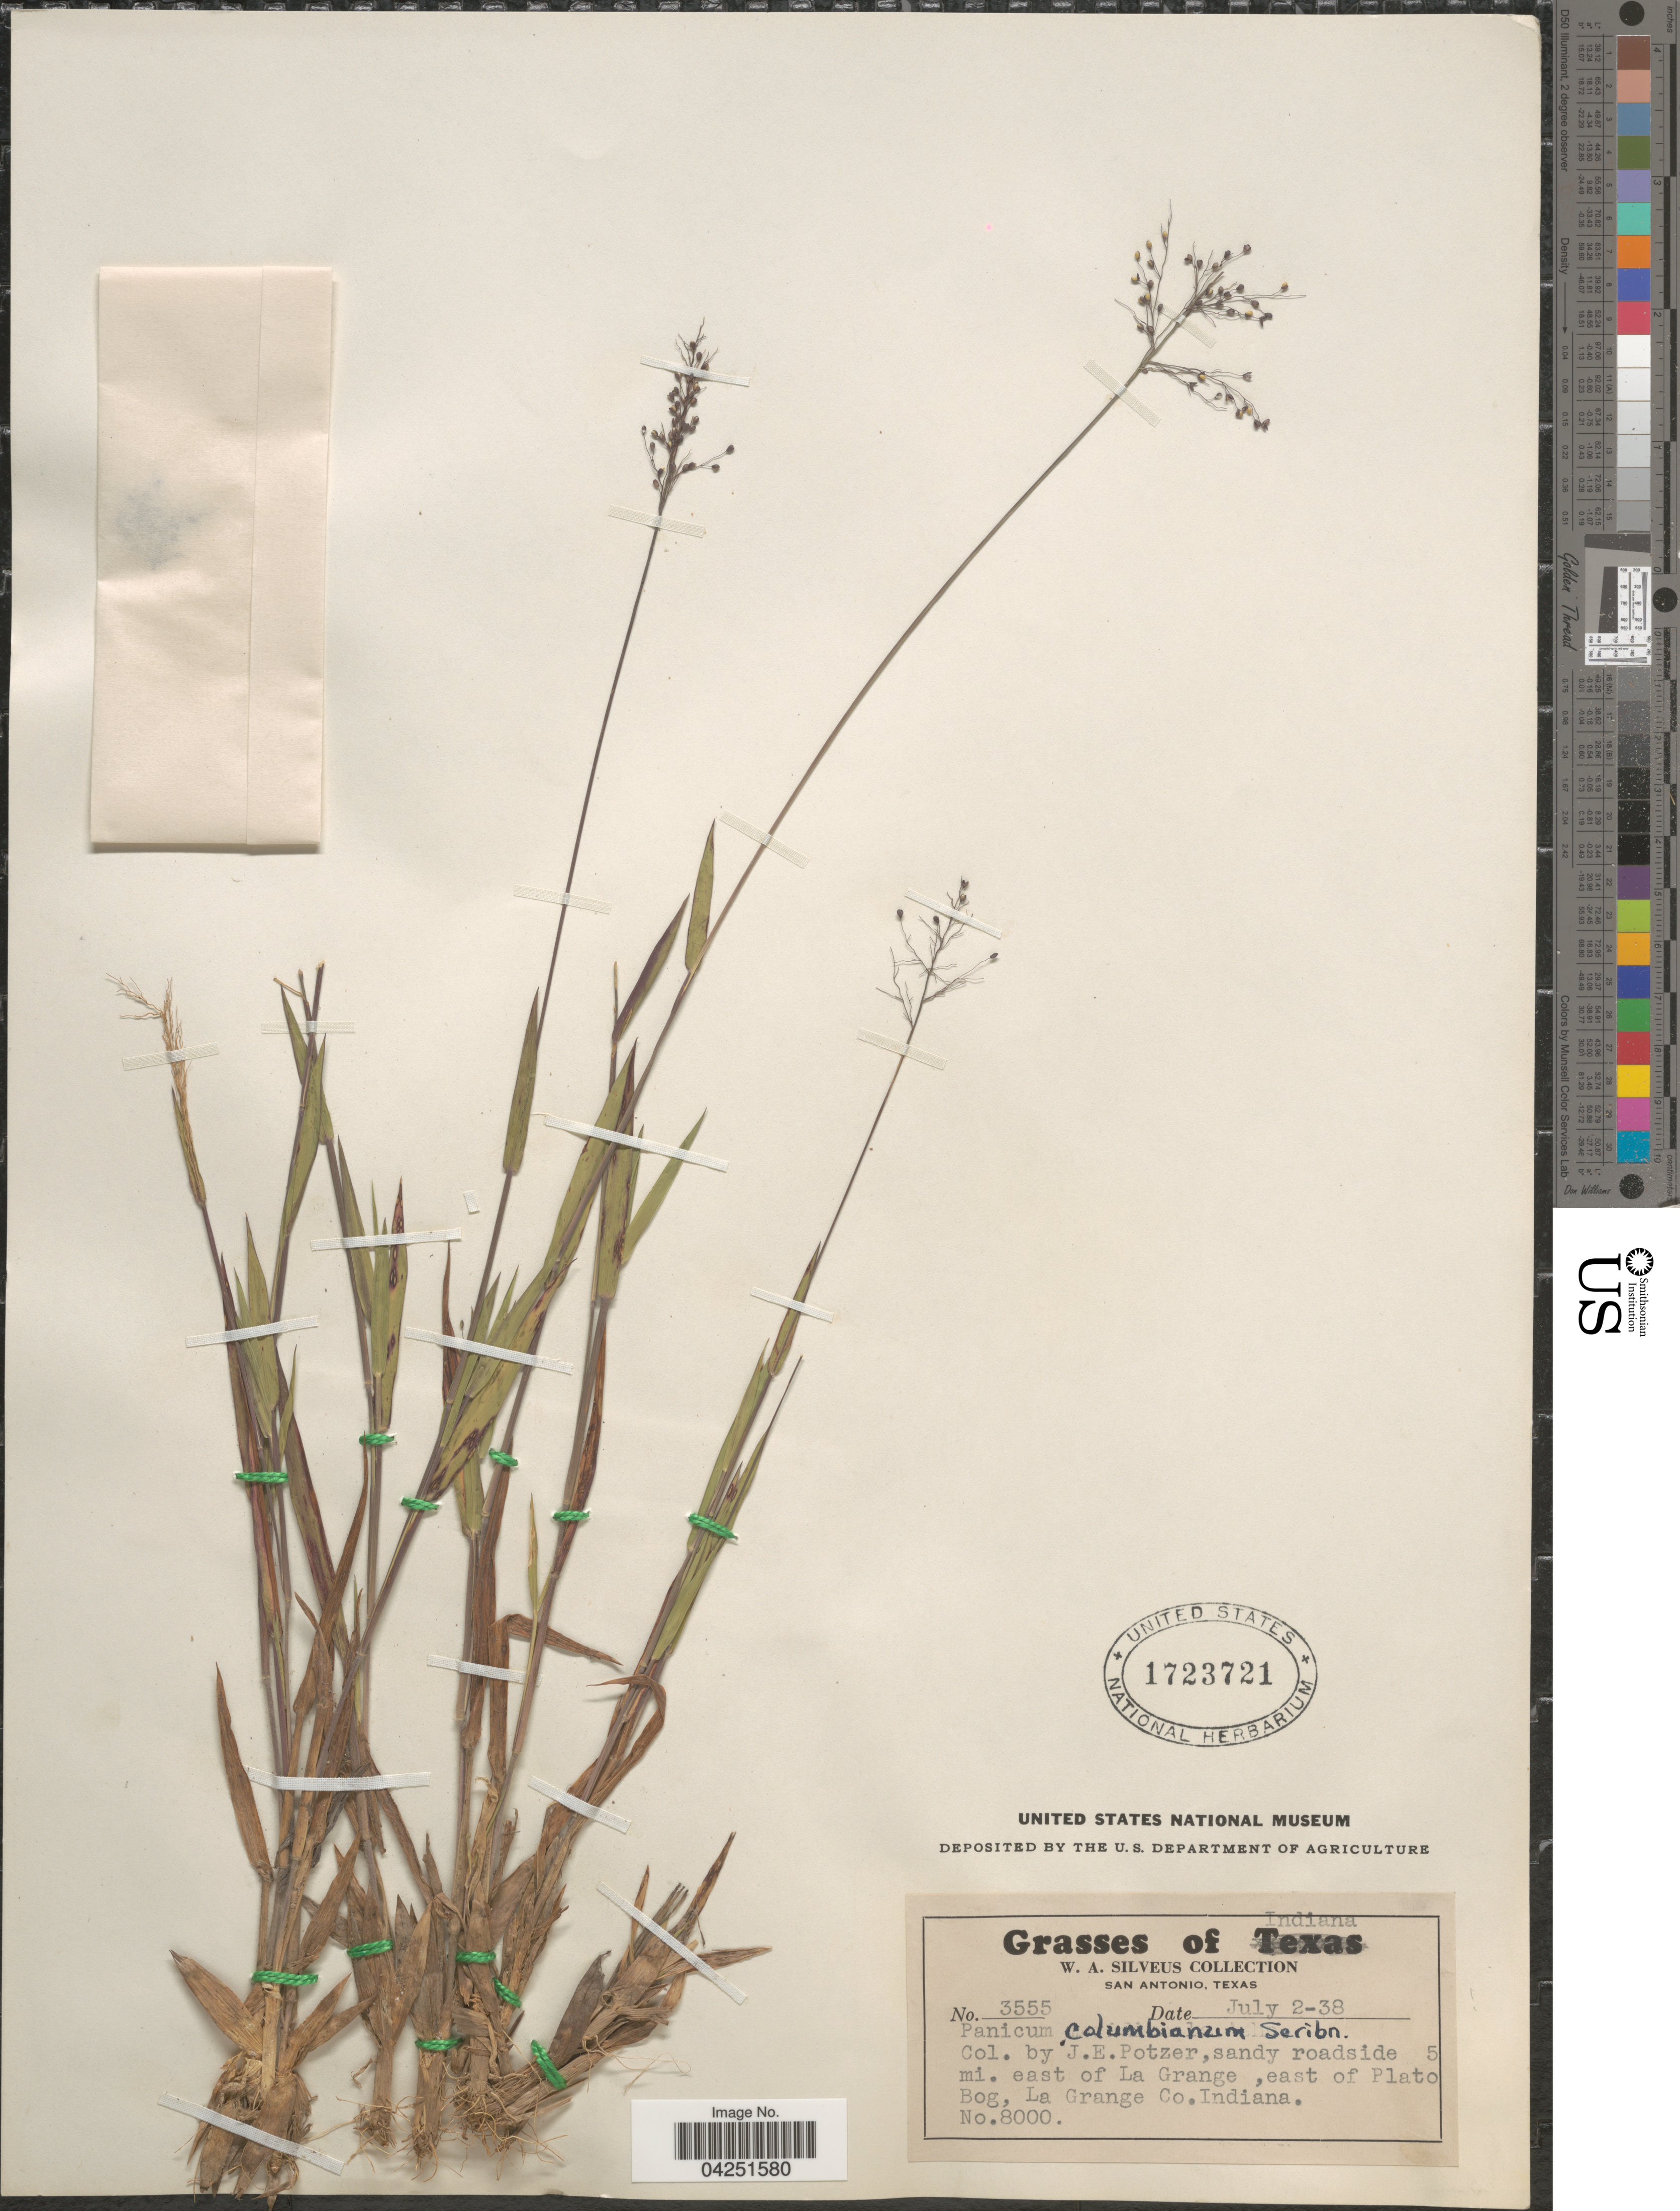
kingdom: Plantae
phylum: Tracheophyta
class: Liliopsida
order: Poales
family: Poaceae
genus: Dichanthelium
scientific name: Dichanthelium acuminatum var. acuminatum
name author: (Sw.) Gould & C.A. Clark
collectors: J. Potzger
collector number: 3555/8000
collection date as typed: Transcribed d/m/y: 2/7/38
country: United States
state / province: Indiana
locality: Sandy roadside 5 mi. east of La Grange, east of Plato Bog, La Grange Co.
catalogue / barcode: US 1723721